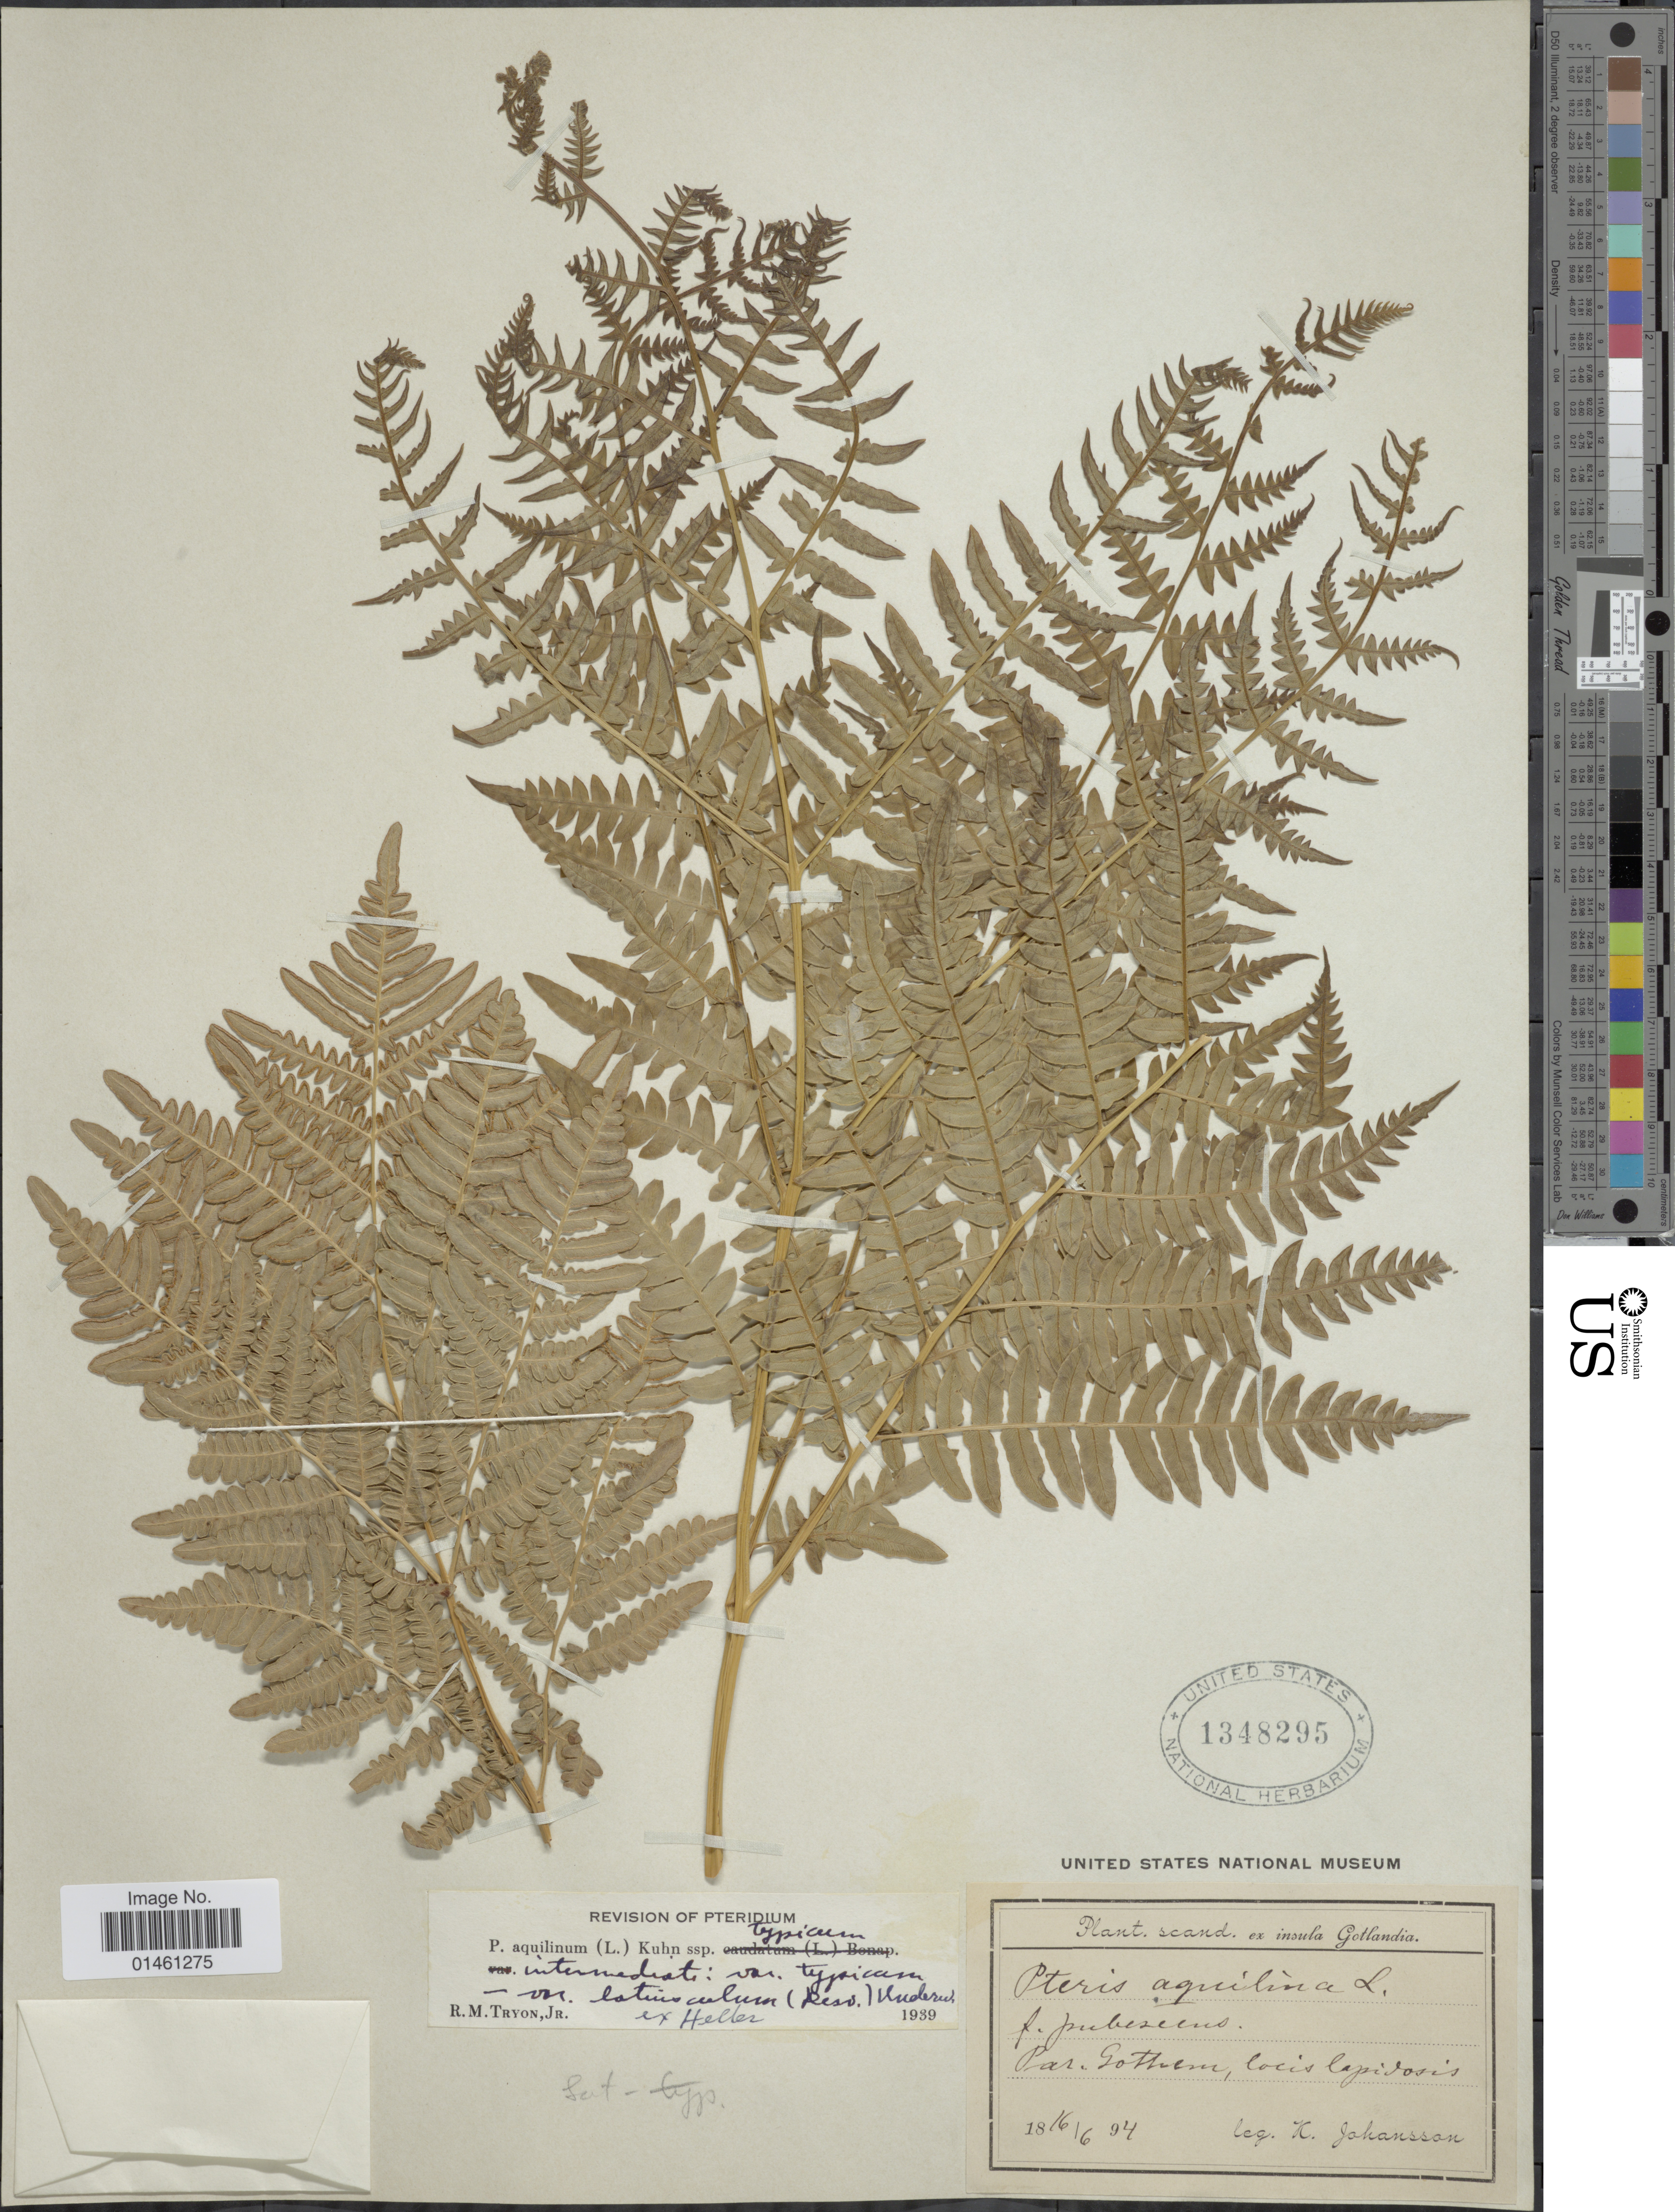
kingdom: Plantae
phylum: Tracheophyta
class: Polypodiopsida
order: Polypodiales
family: Dennstaedtiaceae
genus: Pteridium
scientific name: Pteridium aquilinum var. typicum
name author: R.M. Tryon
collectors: K. Johansson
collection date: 1894-06-16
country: Sweden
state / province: Gotland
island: Gotland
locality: Insula Gotlandia, Par. Gothem, locas lapidosis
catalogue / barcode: US 1348295